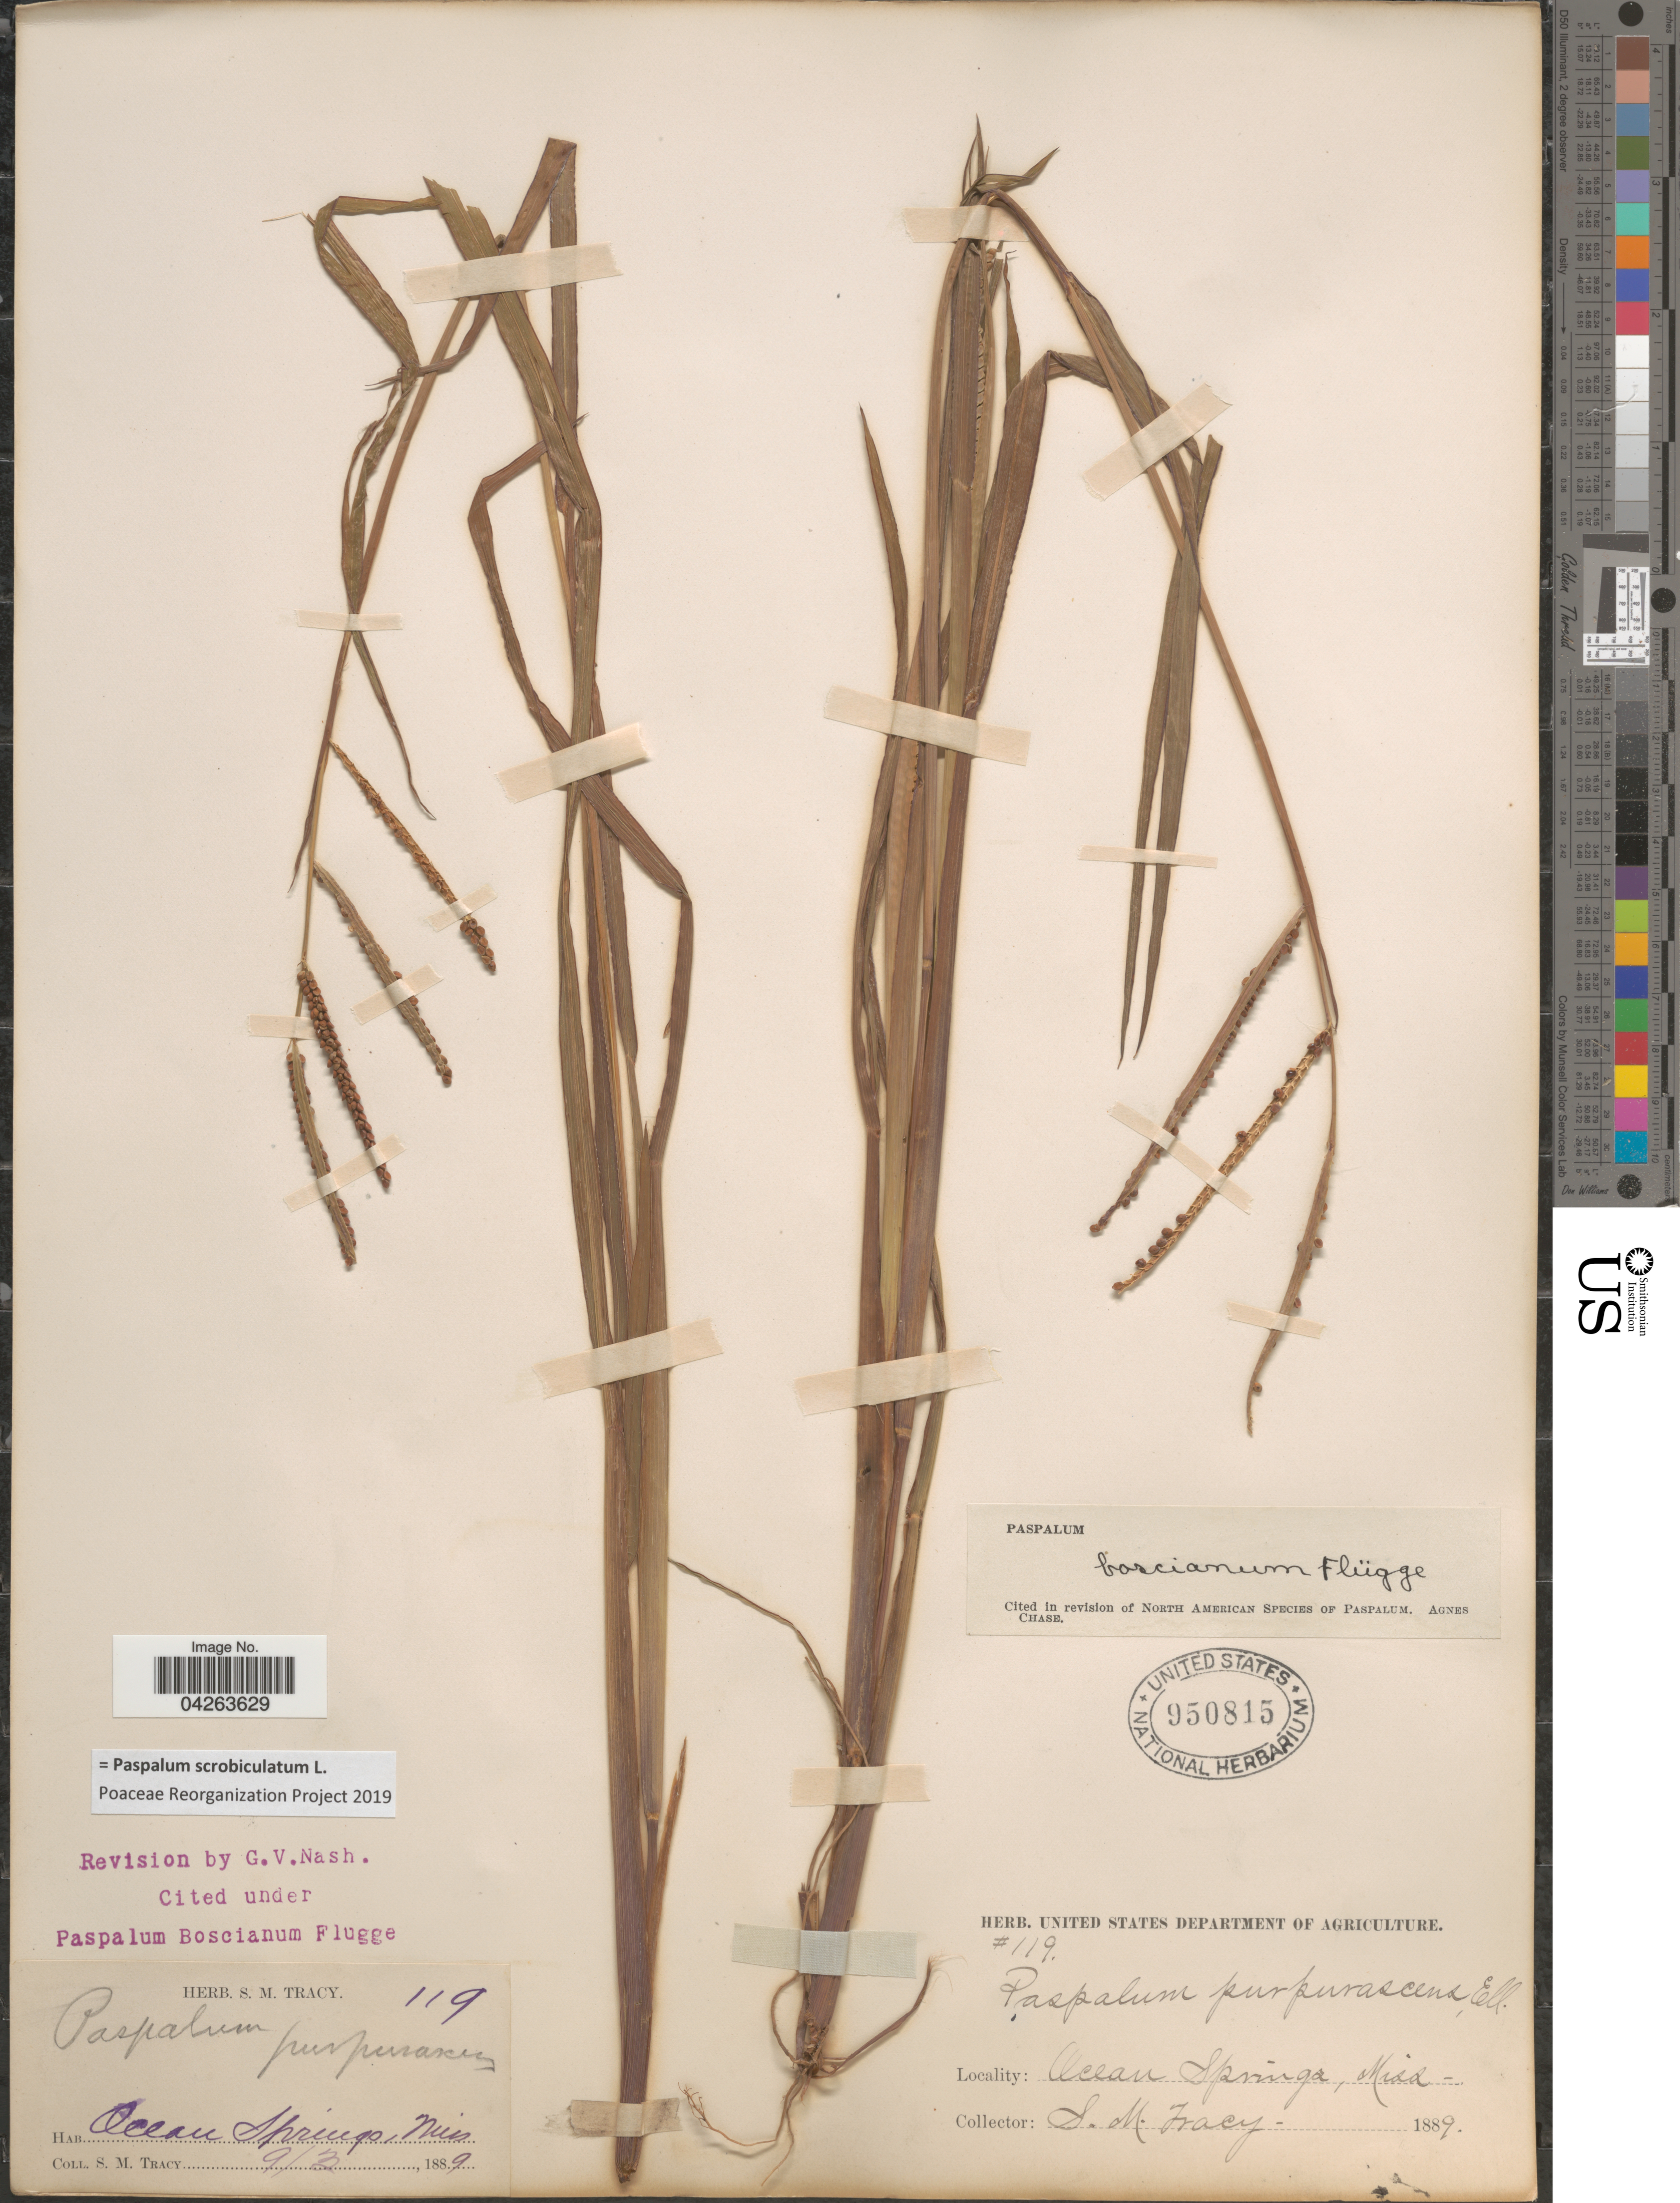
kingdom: Plantae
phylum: Tracheophyta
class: Liliopsida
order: Poales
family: Poaceae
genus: Paspalum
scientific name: Paspalum scrobiculatum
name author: L.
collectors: S. M. Tracy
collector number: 119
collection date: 1889-09-03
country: United States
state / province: Mississippi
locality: Ocean Springs.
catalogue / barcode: US 950815